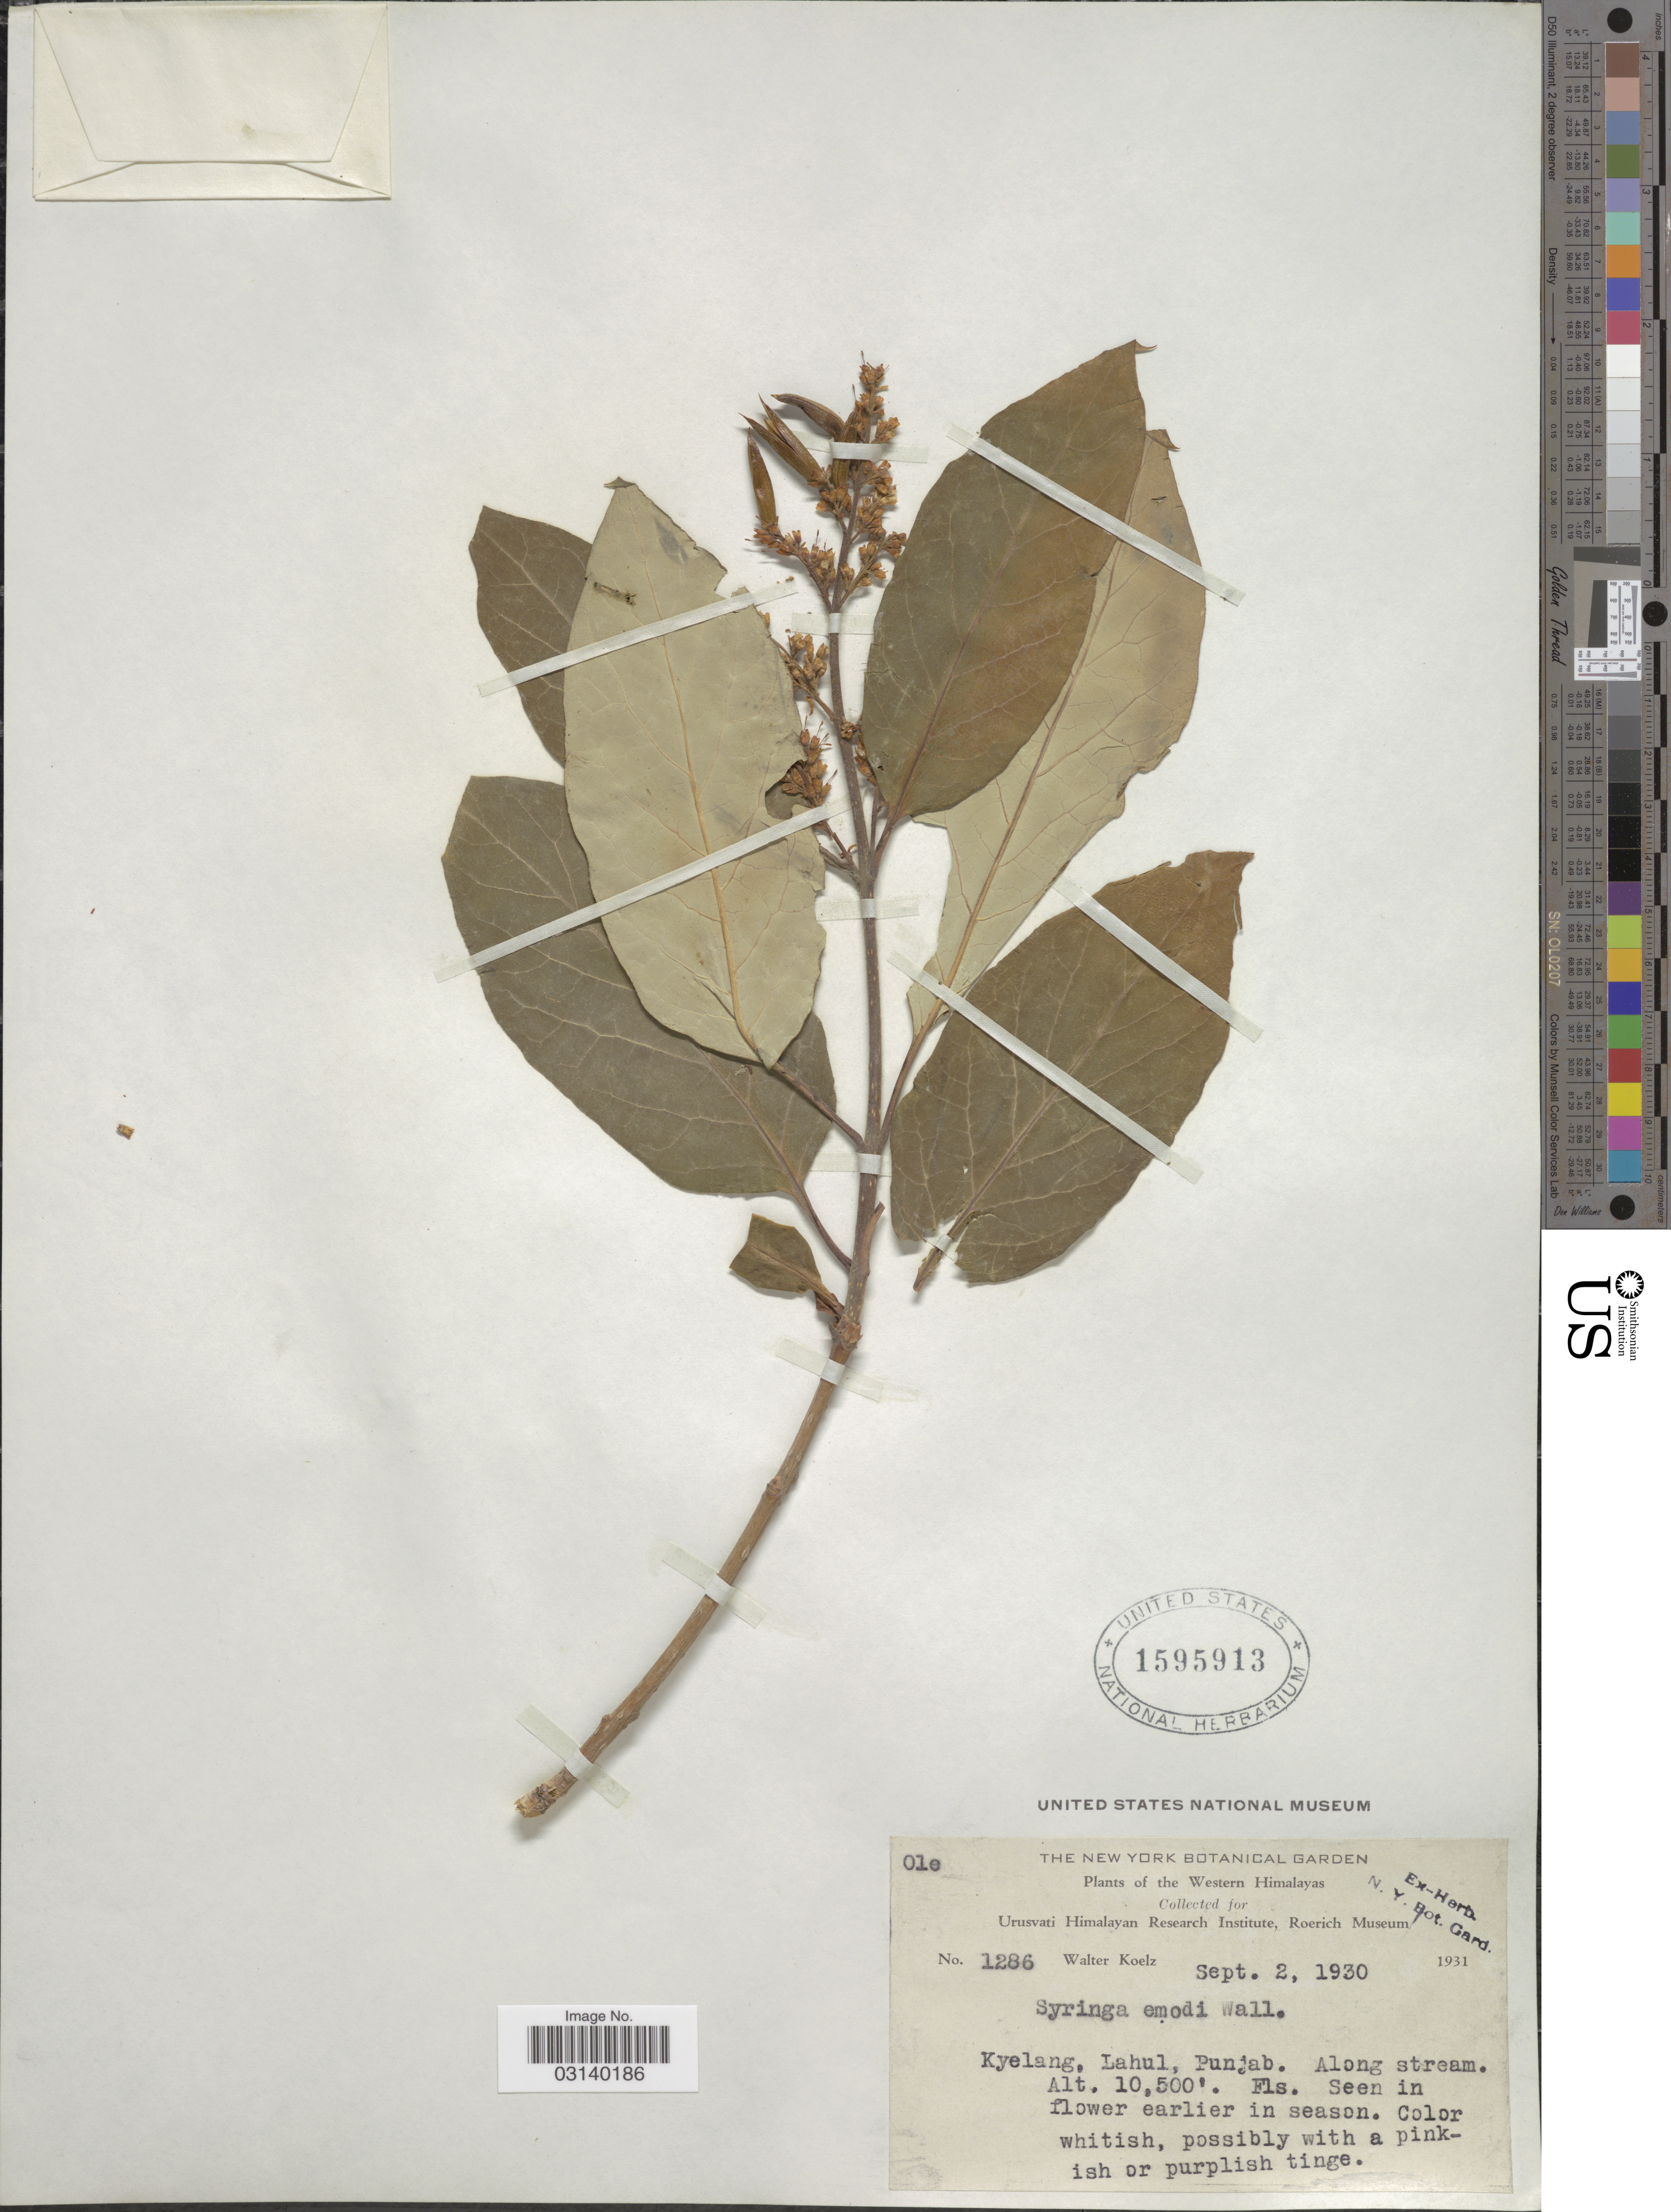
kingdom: Plantae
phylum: Tracheophyta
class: Magnoliopsida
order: Lamiales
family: Oleaceae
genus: Syringa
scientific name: Syringa emodi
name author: Wall. ex Royle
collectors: W. N. Koelz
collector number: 1286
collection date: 1930-09-02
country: India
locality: Western Himalayas. Kyelang, Lahul. Along stream.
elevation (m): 3200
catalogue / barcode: US 1595913